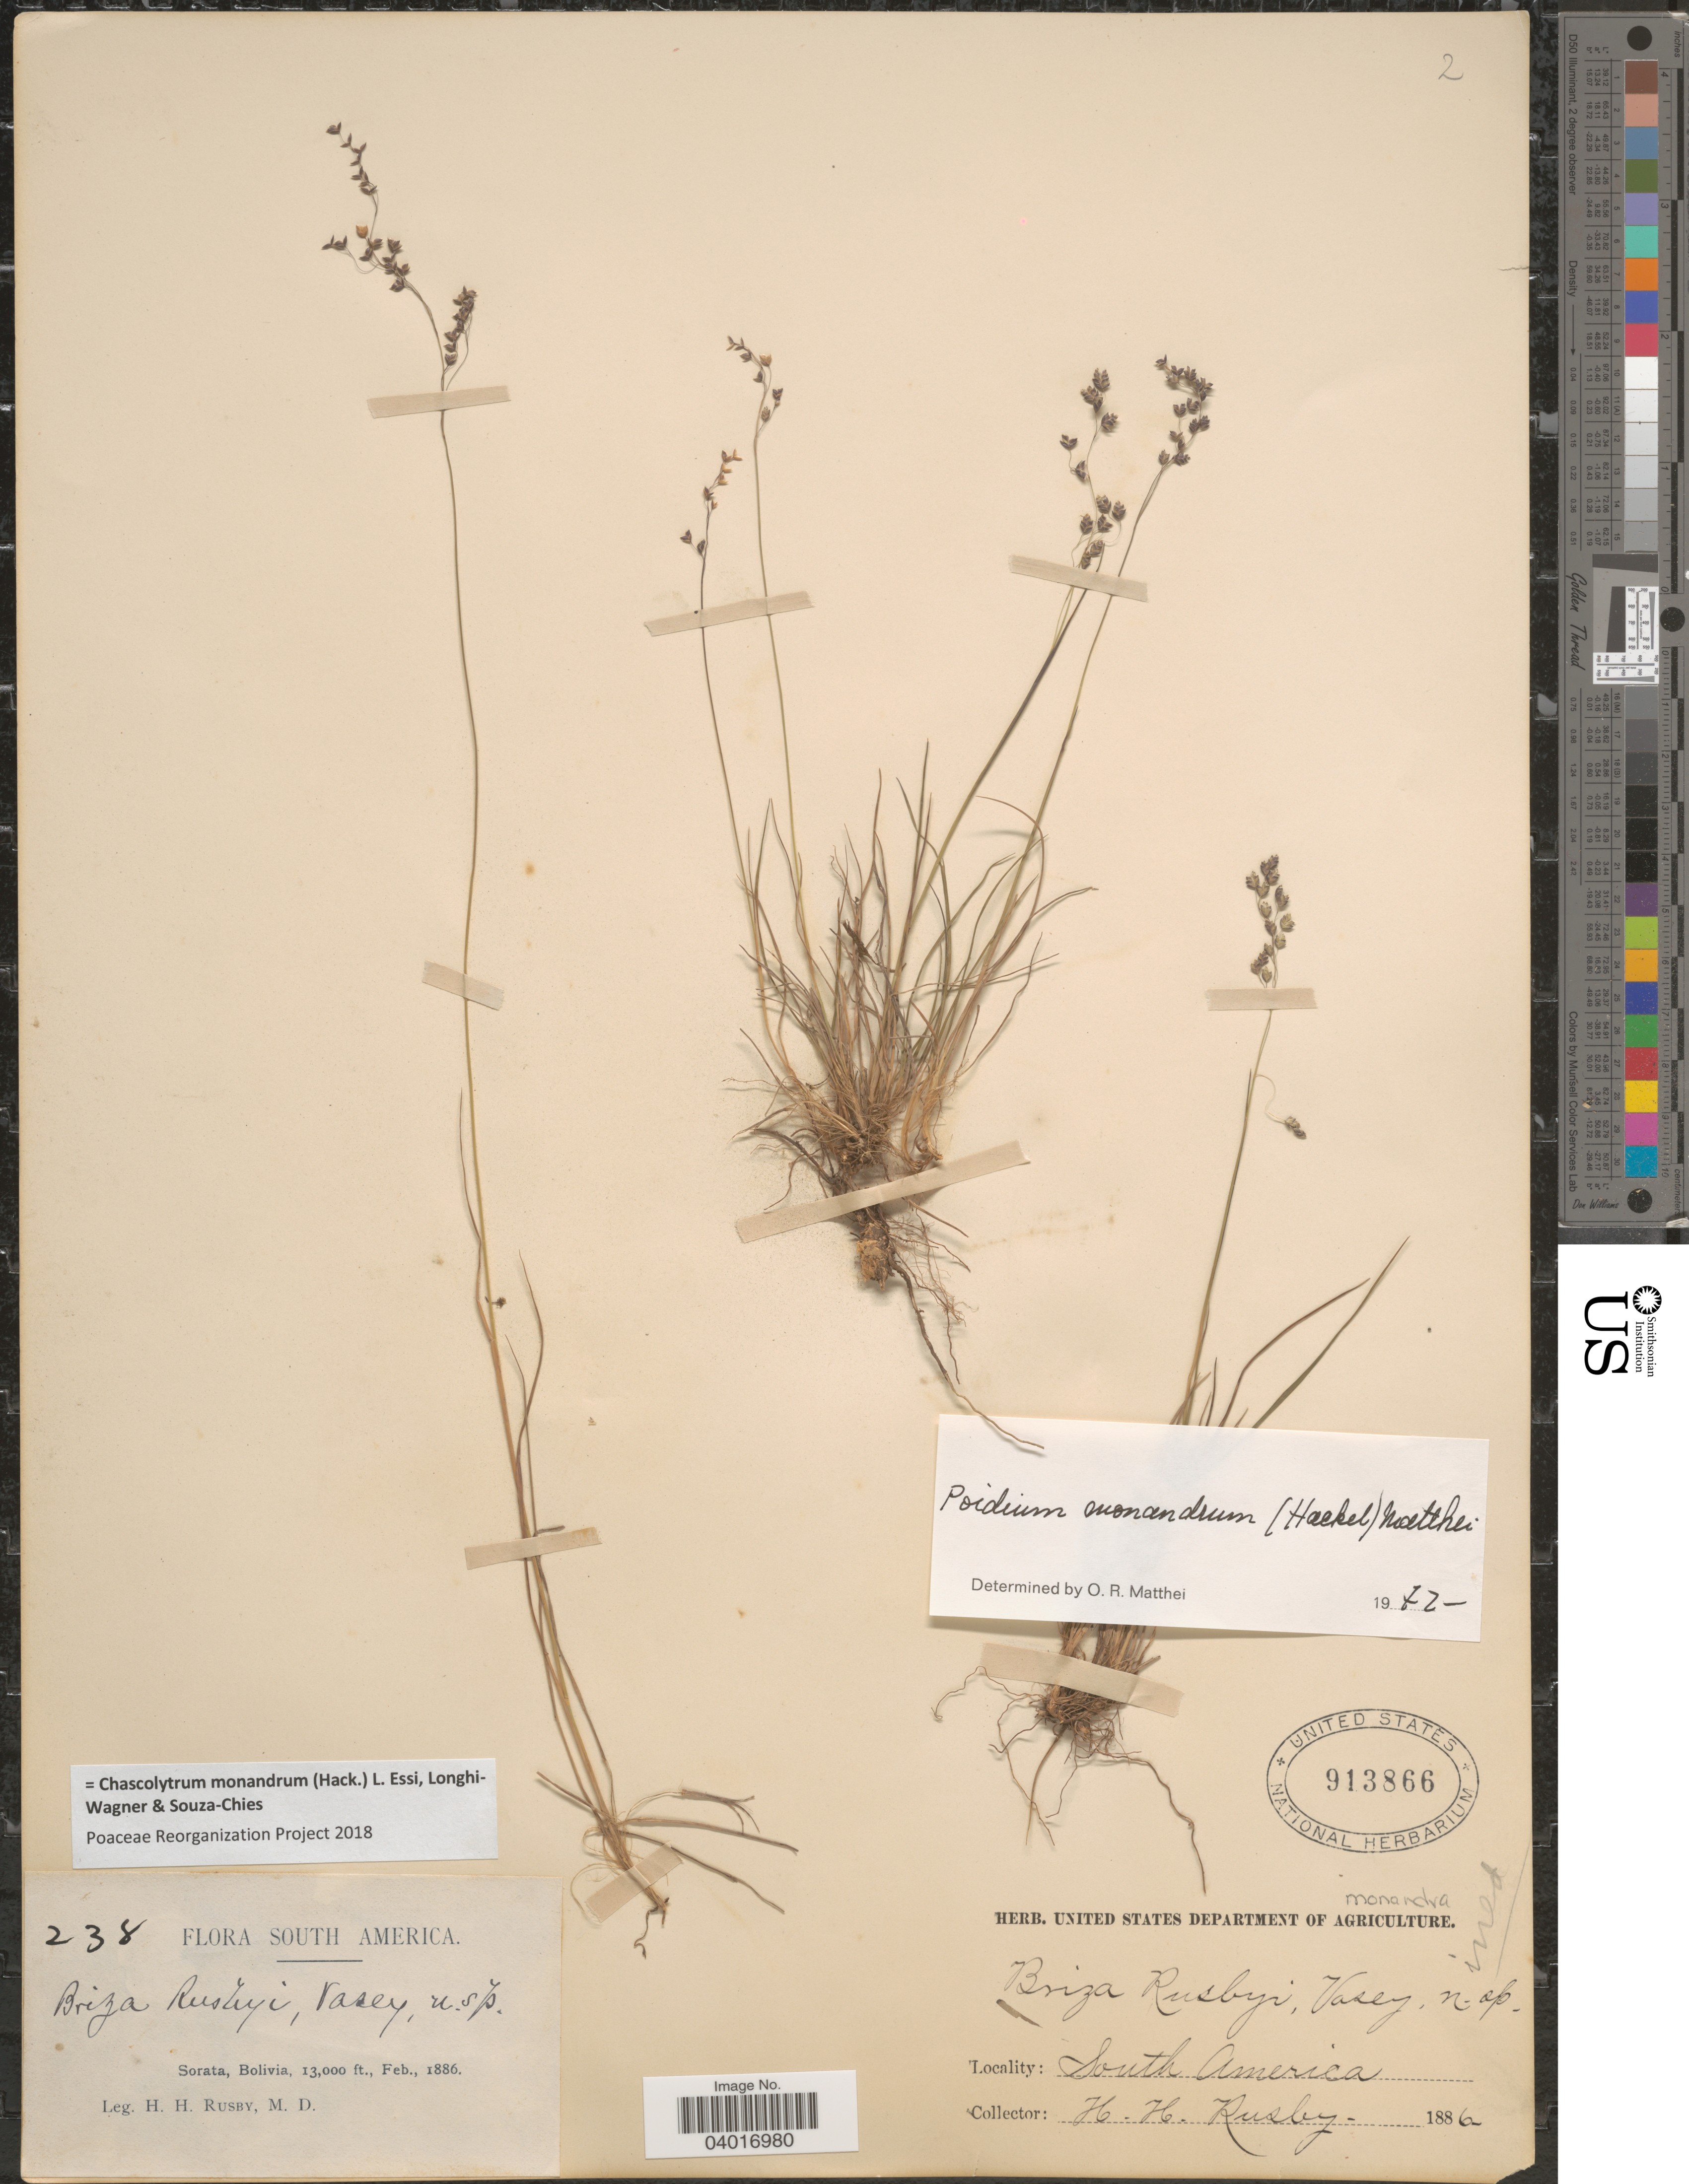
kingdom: Plantae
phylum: Tracheophyta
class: Liliopsida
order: Poales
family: Poaceae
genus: Chascolytrum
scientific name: Chascolytrum monandrum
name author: (Hack.) L. Essi et al.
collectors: H. H. Rusby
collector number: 238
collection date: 1886-02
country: Bolivia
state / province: La Páz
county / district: Larecaja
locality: Sorata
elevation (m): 3962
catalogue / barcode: US 913866